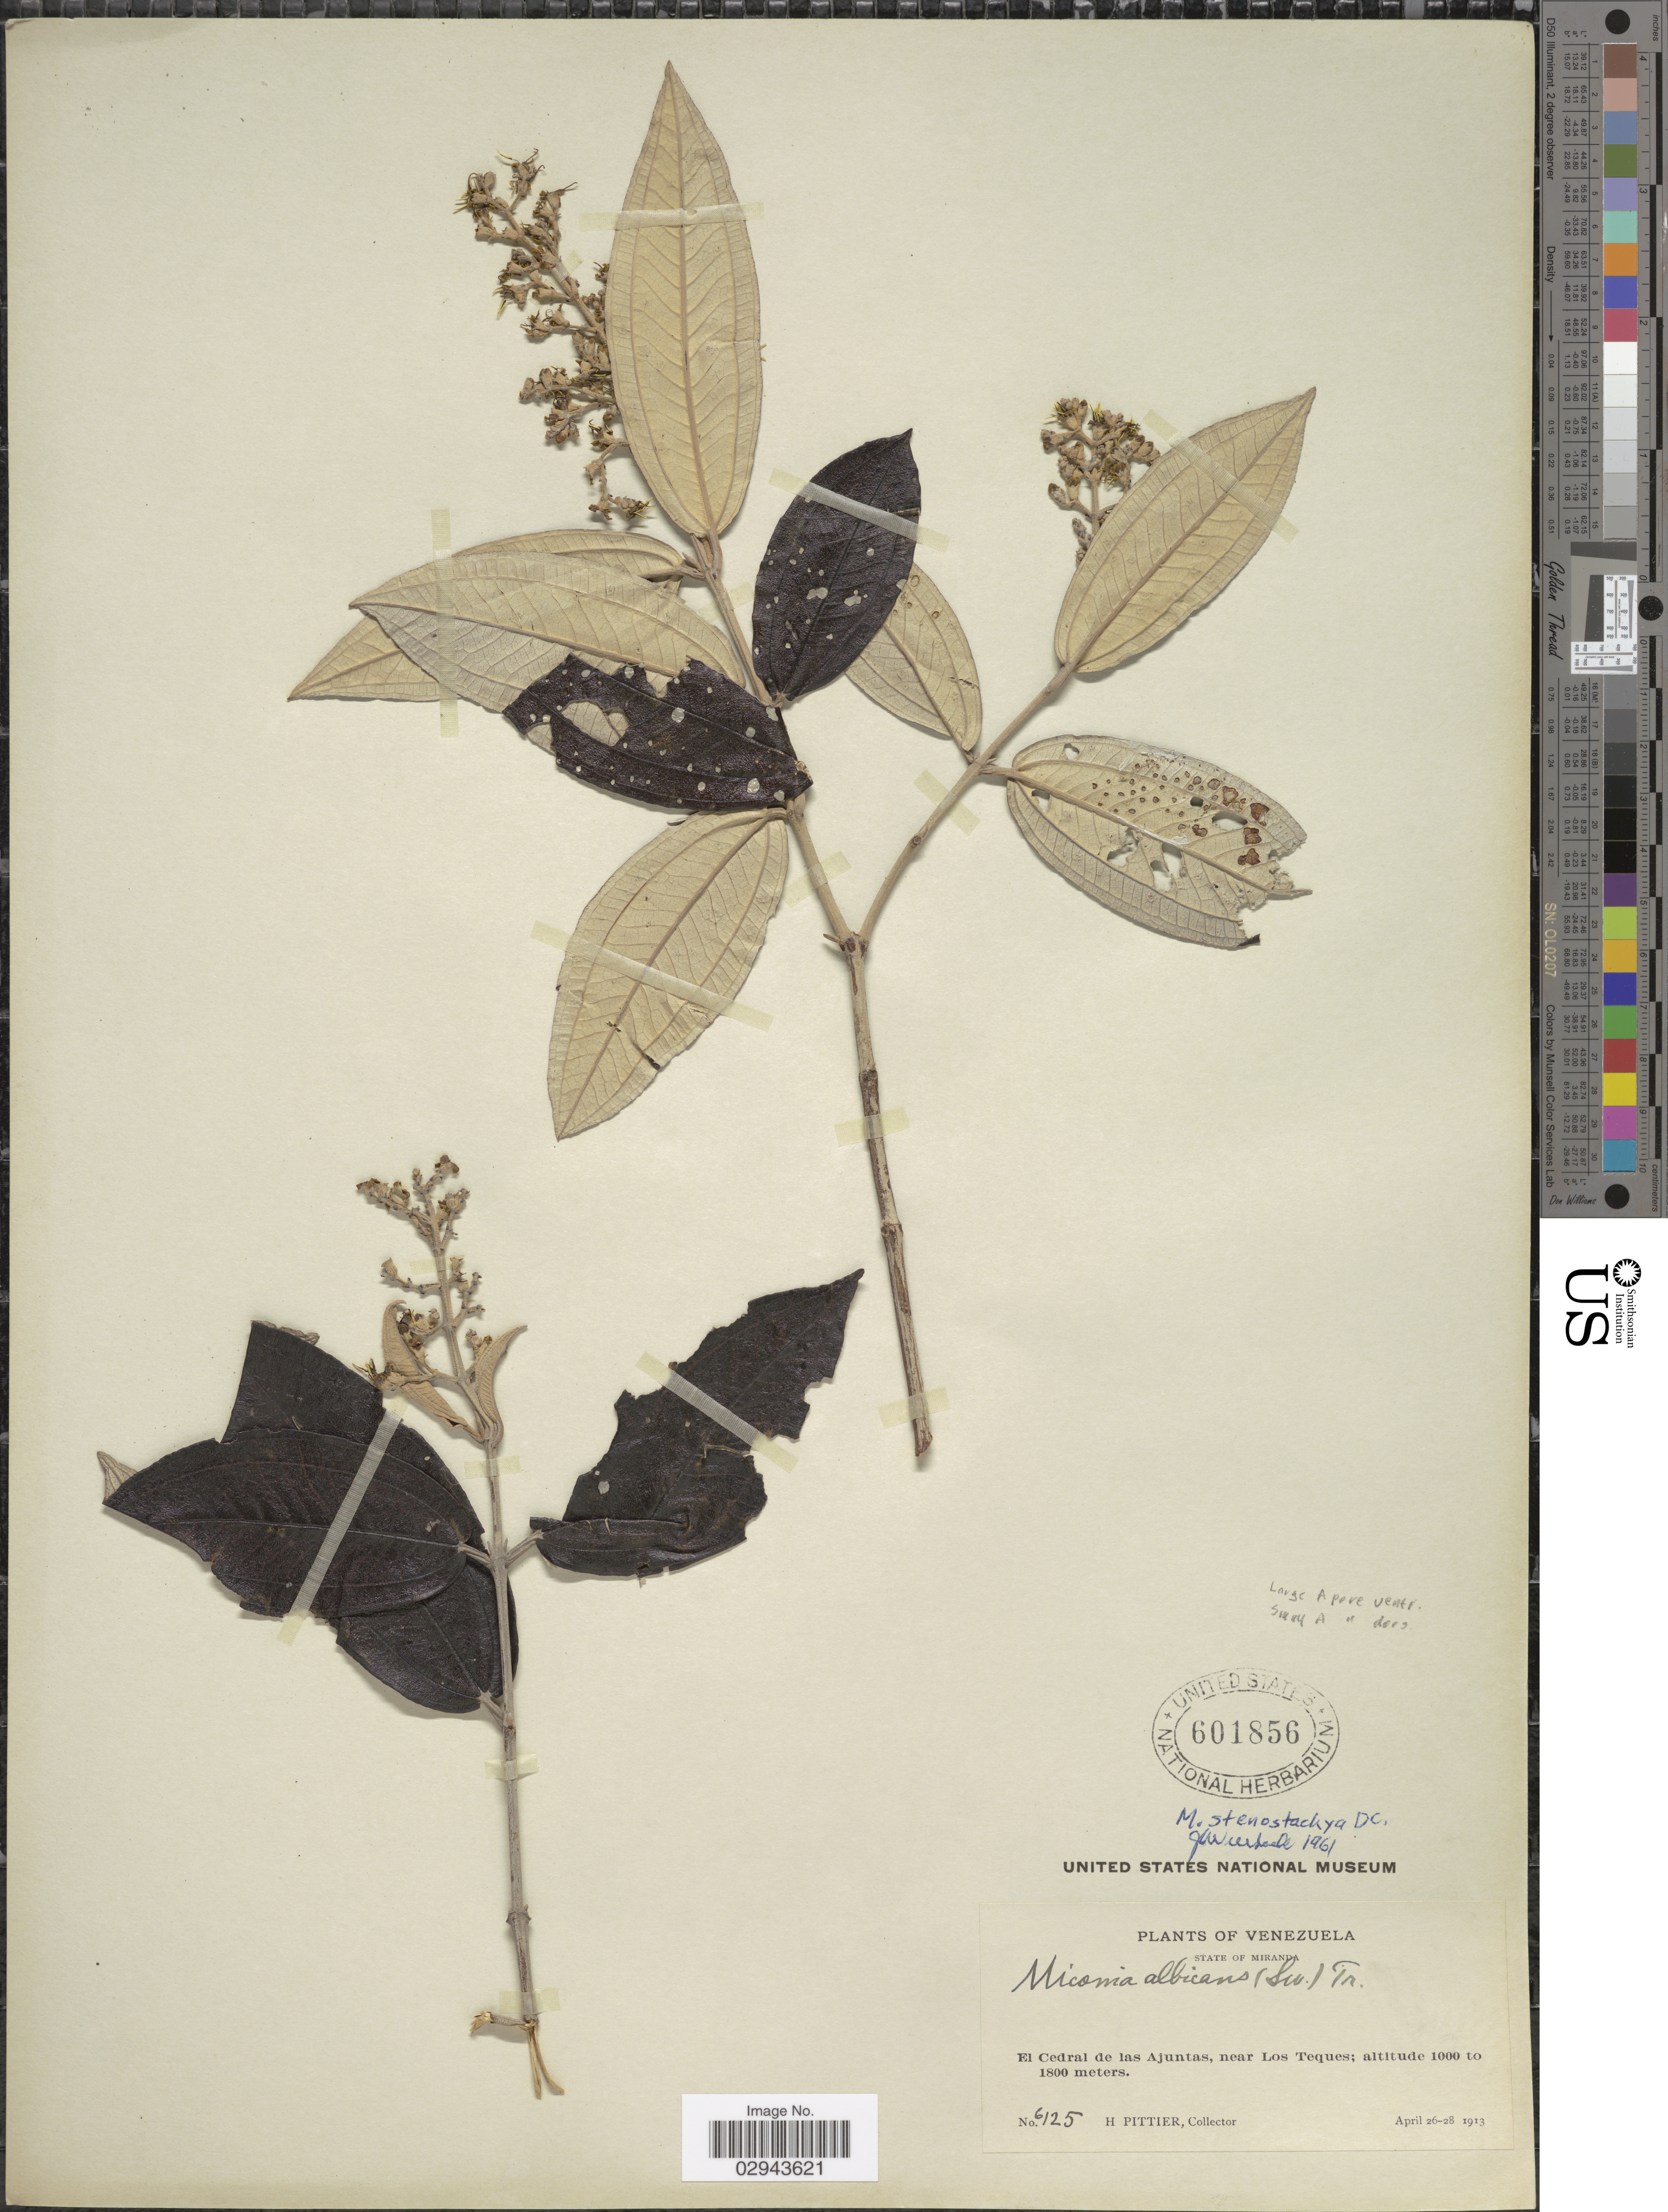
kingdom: Plantae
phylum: Tracheophyta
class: Magnoliopsida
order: Myrtales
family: Melastomataceae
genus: Miconia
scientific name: Miconia stenostachya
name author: DC.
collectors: H. F. Pittier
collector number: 6125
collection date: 1913-04-26/1913-04-28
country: Venezuela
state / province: Miranda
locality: El Cedral de ls Ajuntas, near Los Teques.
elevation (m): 1000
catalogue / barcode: US 601856